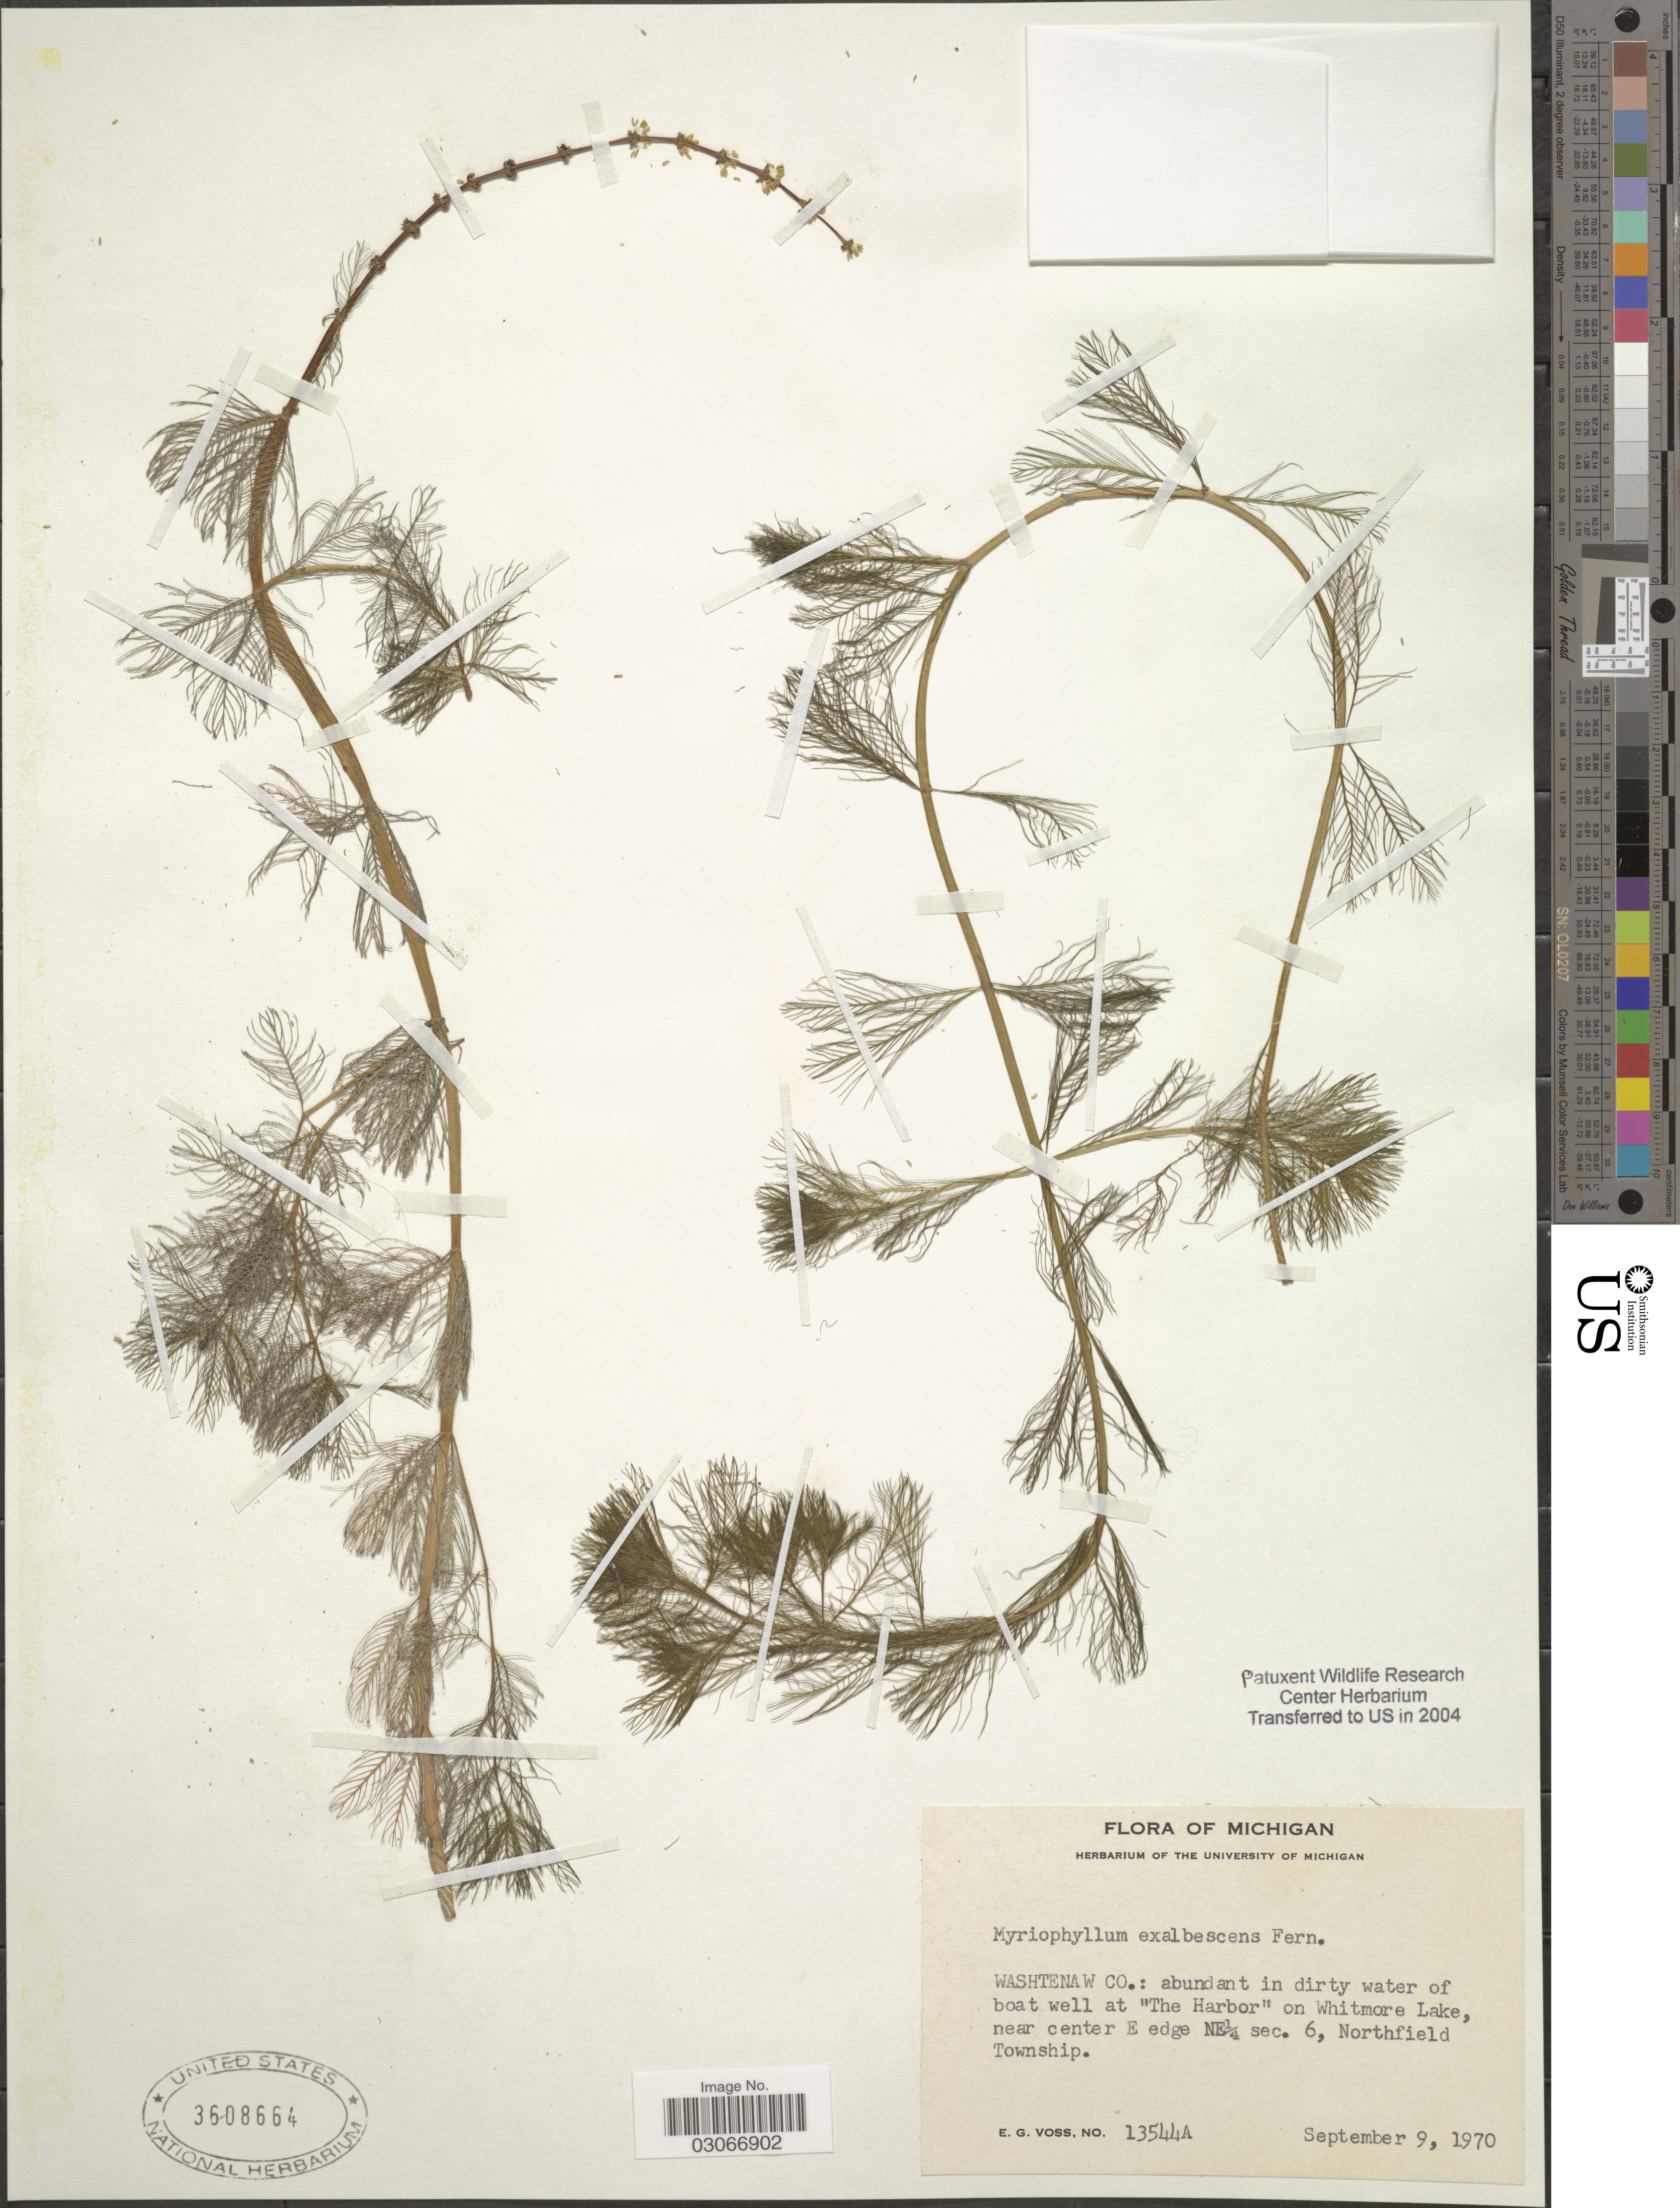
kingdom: Plantae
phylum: Tracheophyta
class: Magnoliopsida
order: Saxifragales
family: Haloragaceae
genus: Myriophyllum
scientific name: Myriophyllum exalbescens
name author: Fernald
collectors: E. G. Voss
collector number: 13544A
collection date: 1970-09-09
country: United States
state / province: Michigan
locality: Washtenaw Co.: abundant in dirty water of boat well at "The Harbor" on Whitmore Lake, near center E edge NE¼ sec. 6, Northfield Township.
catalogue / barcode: US 3608664